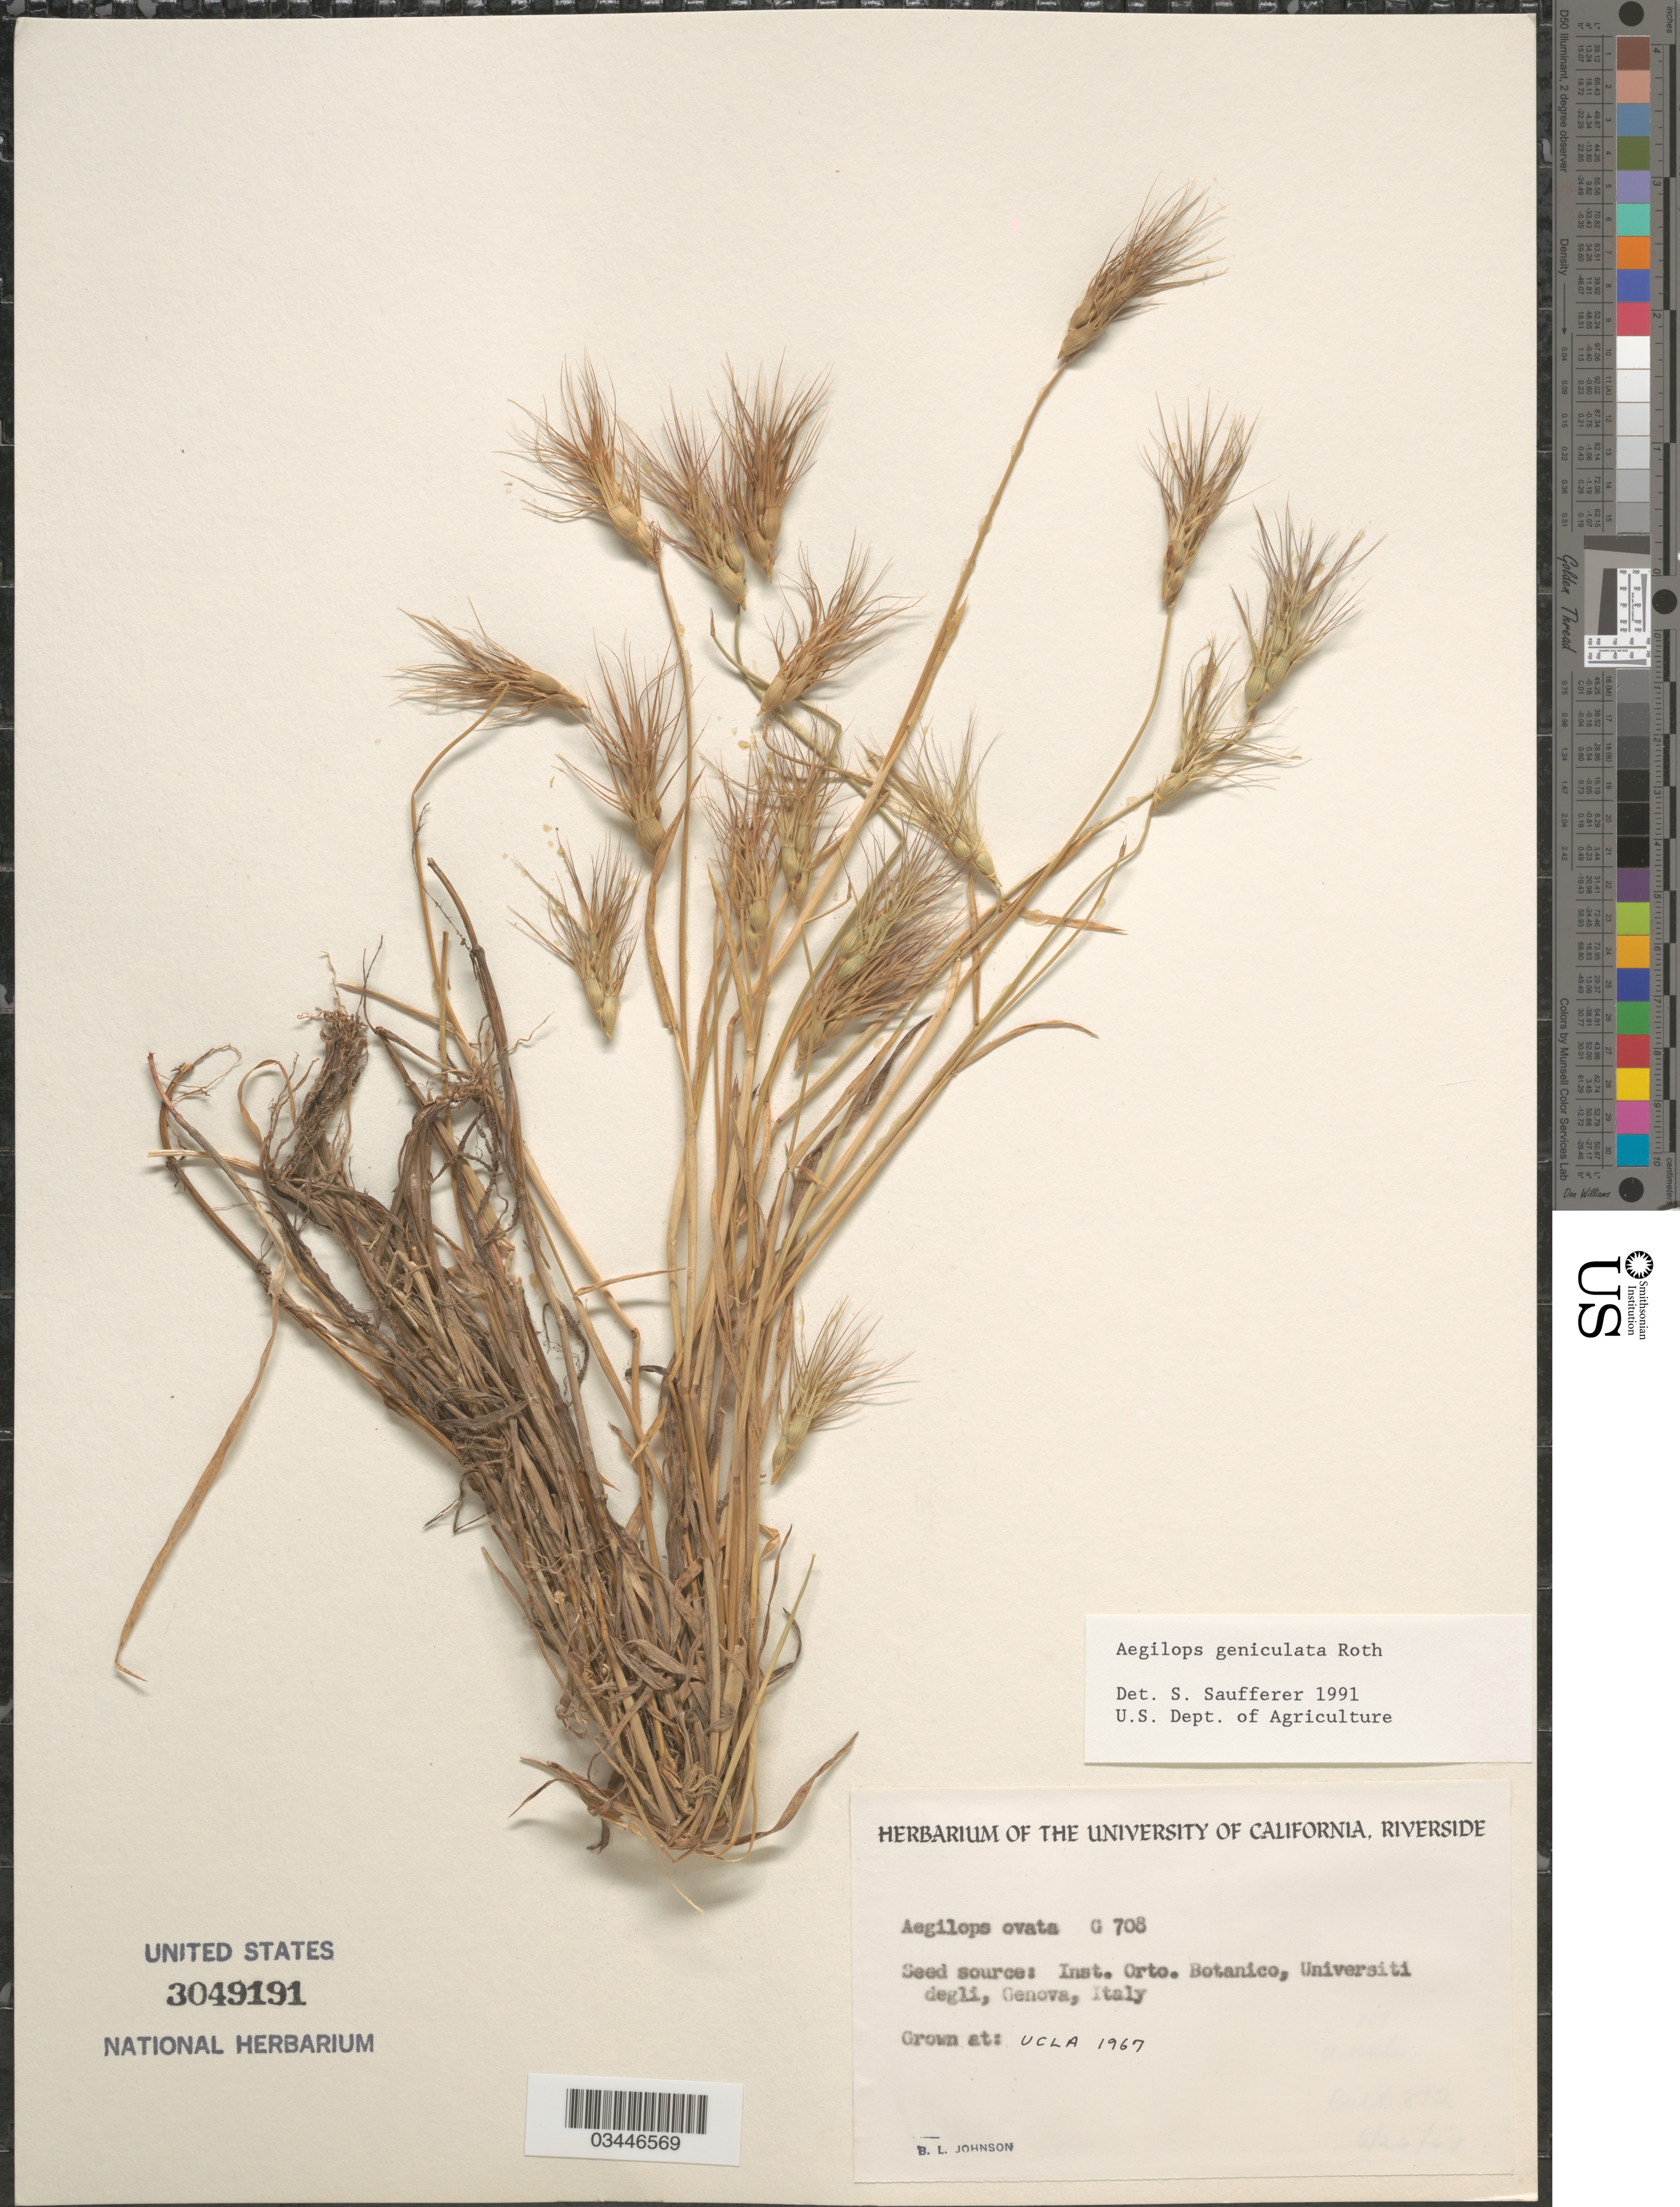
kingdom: Plantae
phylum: Tracheophyta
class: Liliopsida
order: Poales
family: Poaceae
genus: Aegilops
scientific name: Aegilops geniculata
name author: Roth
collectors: B. Johnson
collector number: G708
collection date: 1967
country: United States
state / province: California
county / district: Los Angeles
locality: UCLA.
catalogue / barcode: US 3049191